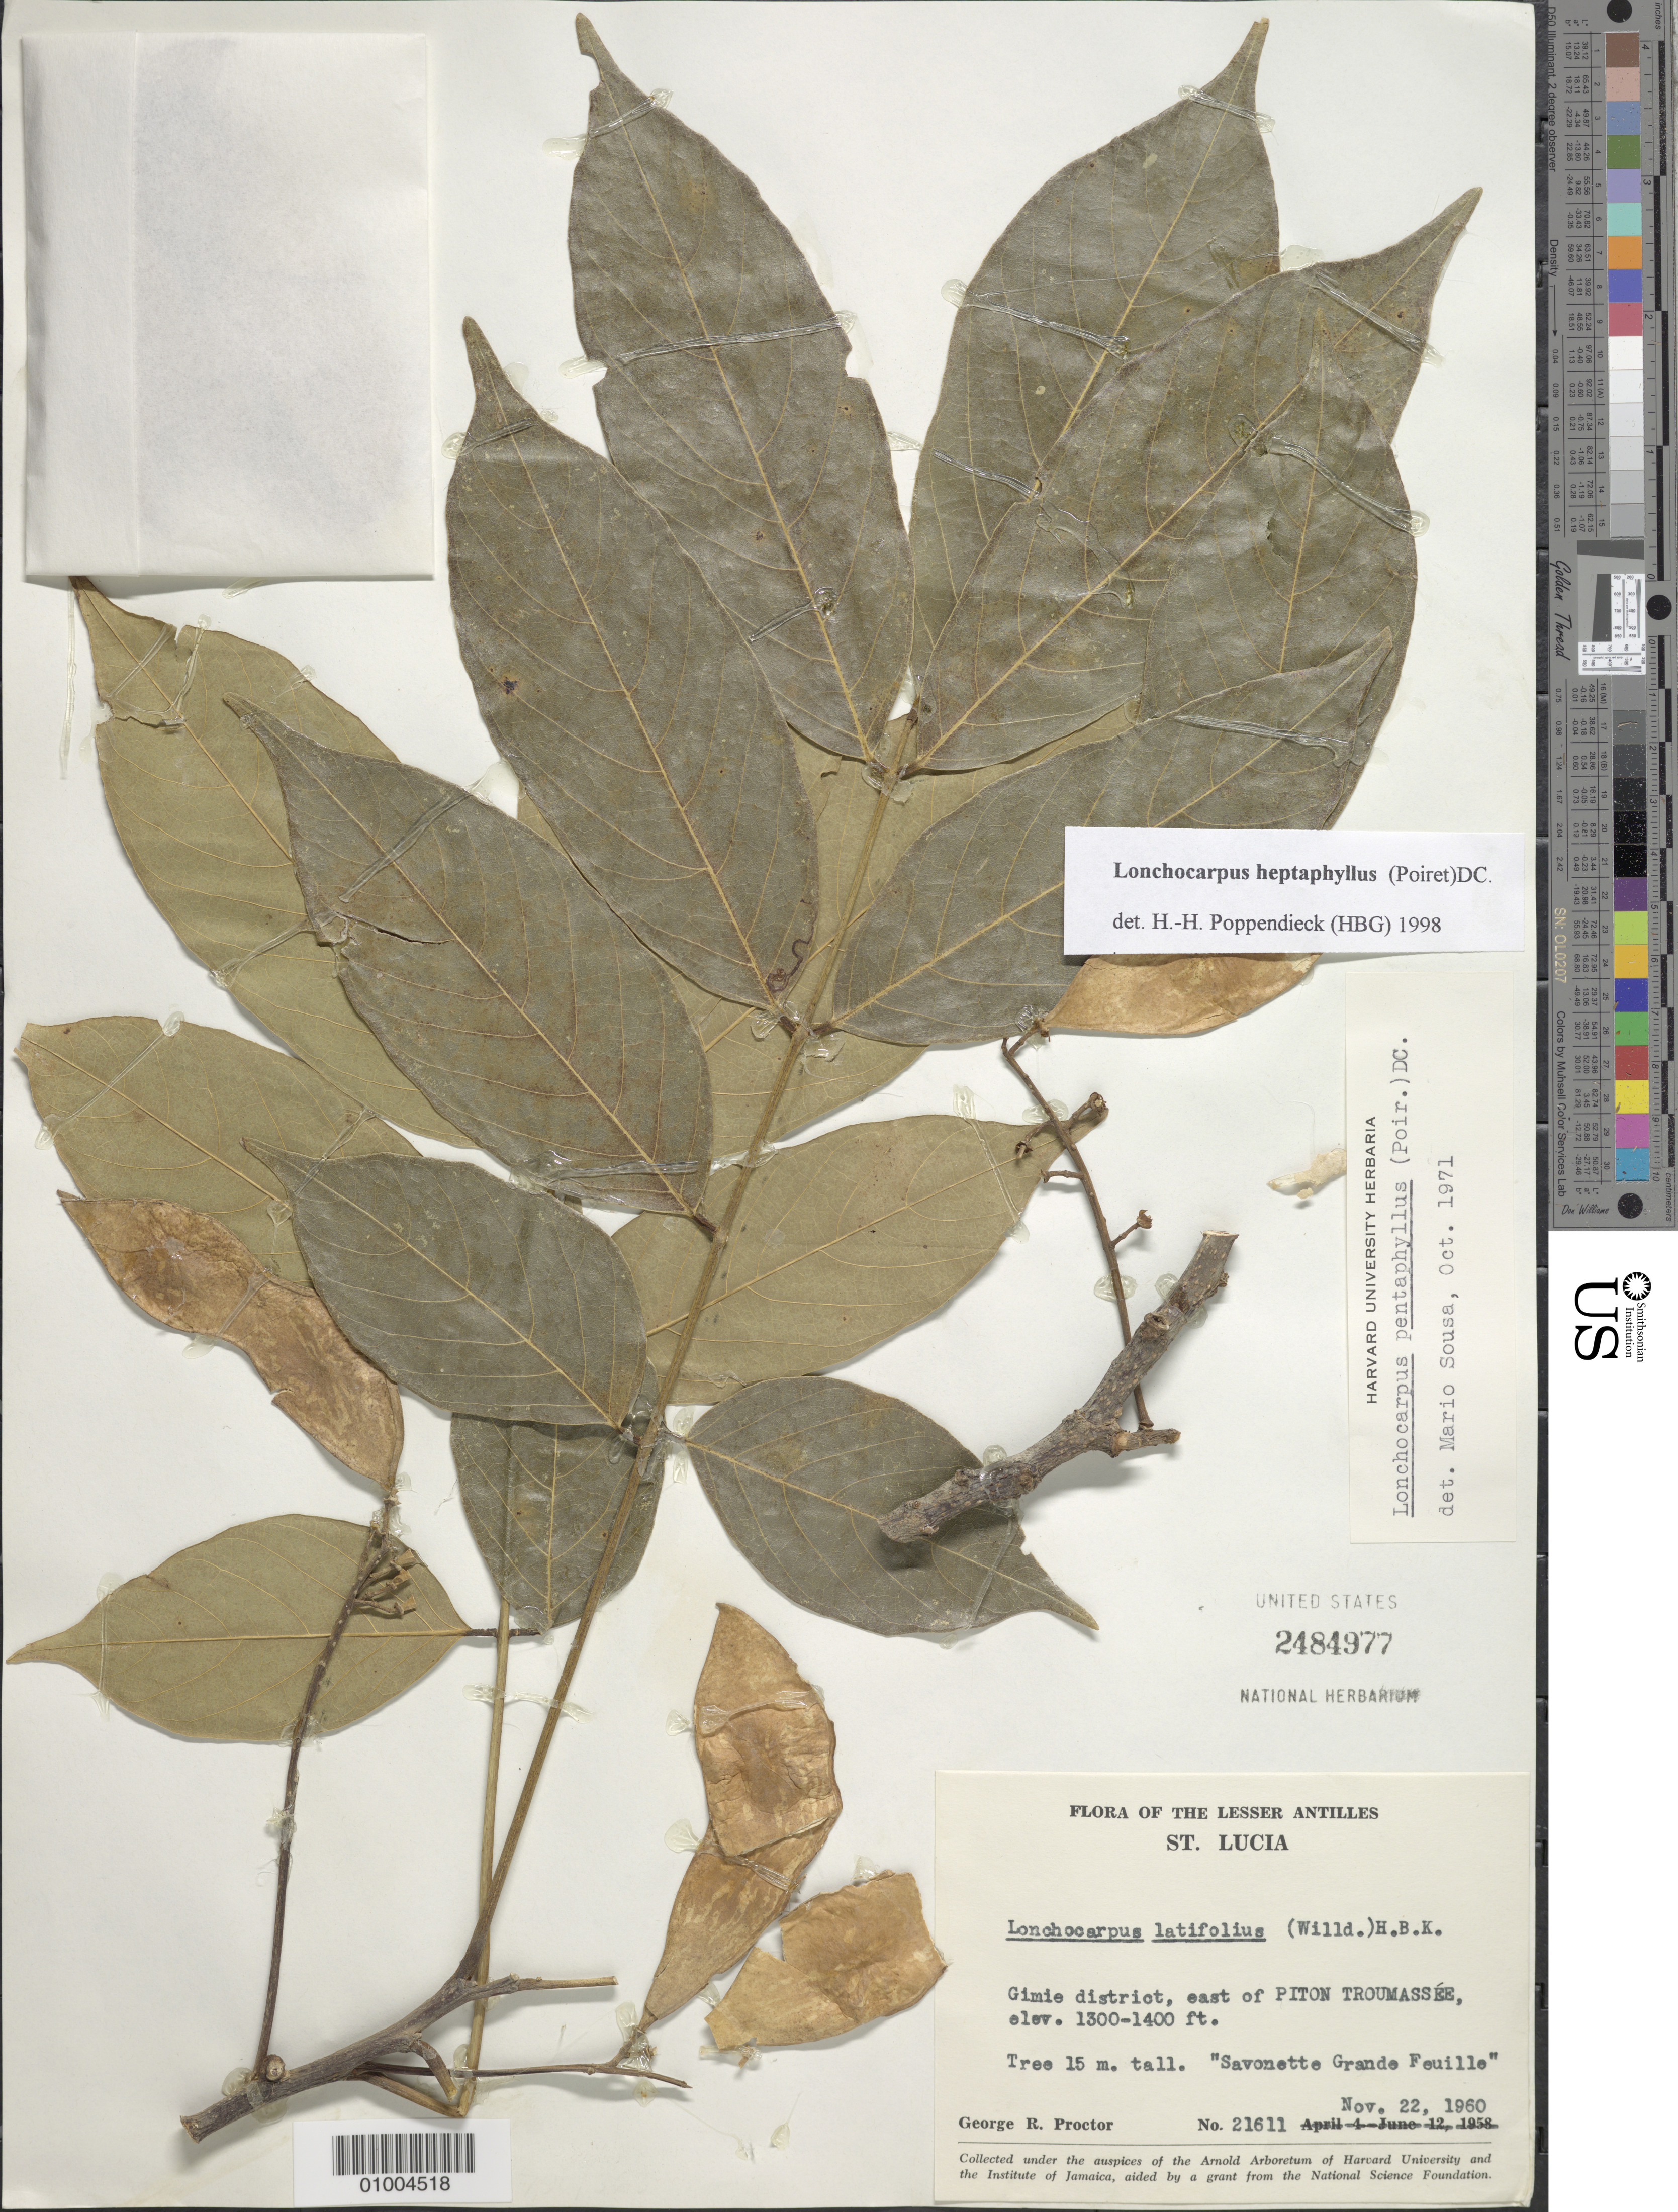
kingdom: Plantae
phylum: Tracheophyta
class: Magnoliopsida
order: Fabales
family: Fabaceae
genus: Lonchocarpus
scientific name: Lonchocarpus heptaphyllus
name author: (Poir.) DC.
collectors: G. R. Proctor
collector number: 21611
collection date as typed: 22 Nov 1960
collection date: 1960-11-22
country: St. Lucia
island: St. Lucia I.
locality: Gimie district, E. of Piton Troumassee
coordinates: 0 N, 0 E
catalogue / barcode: US 2484977